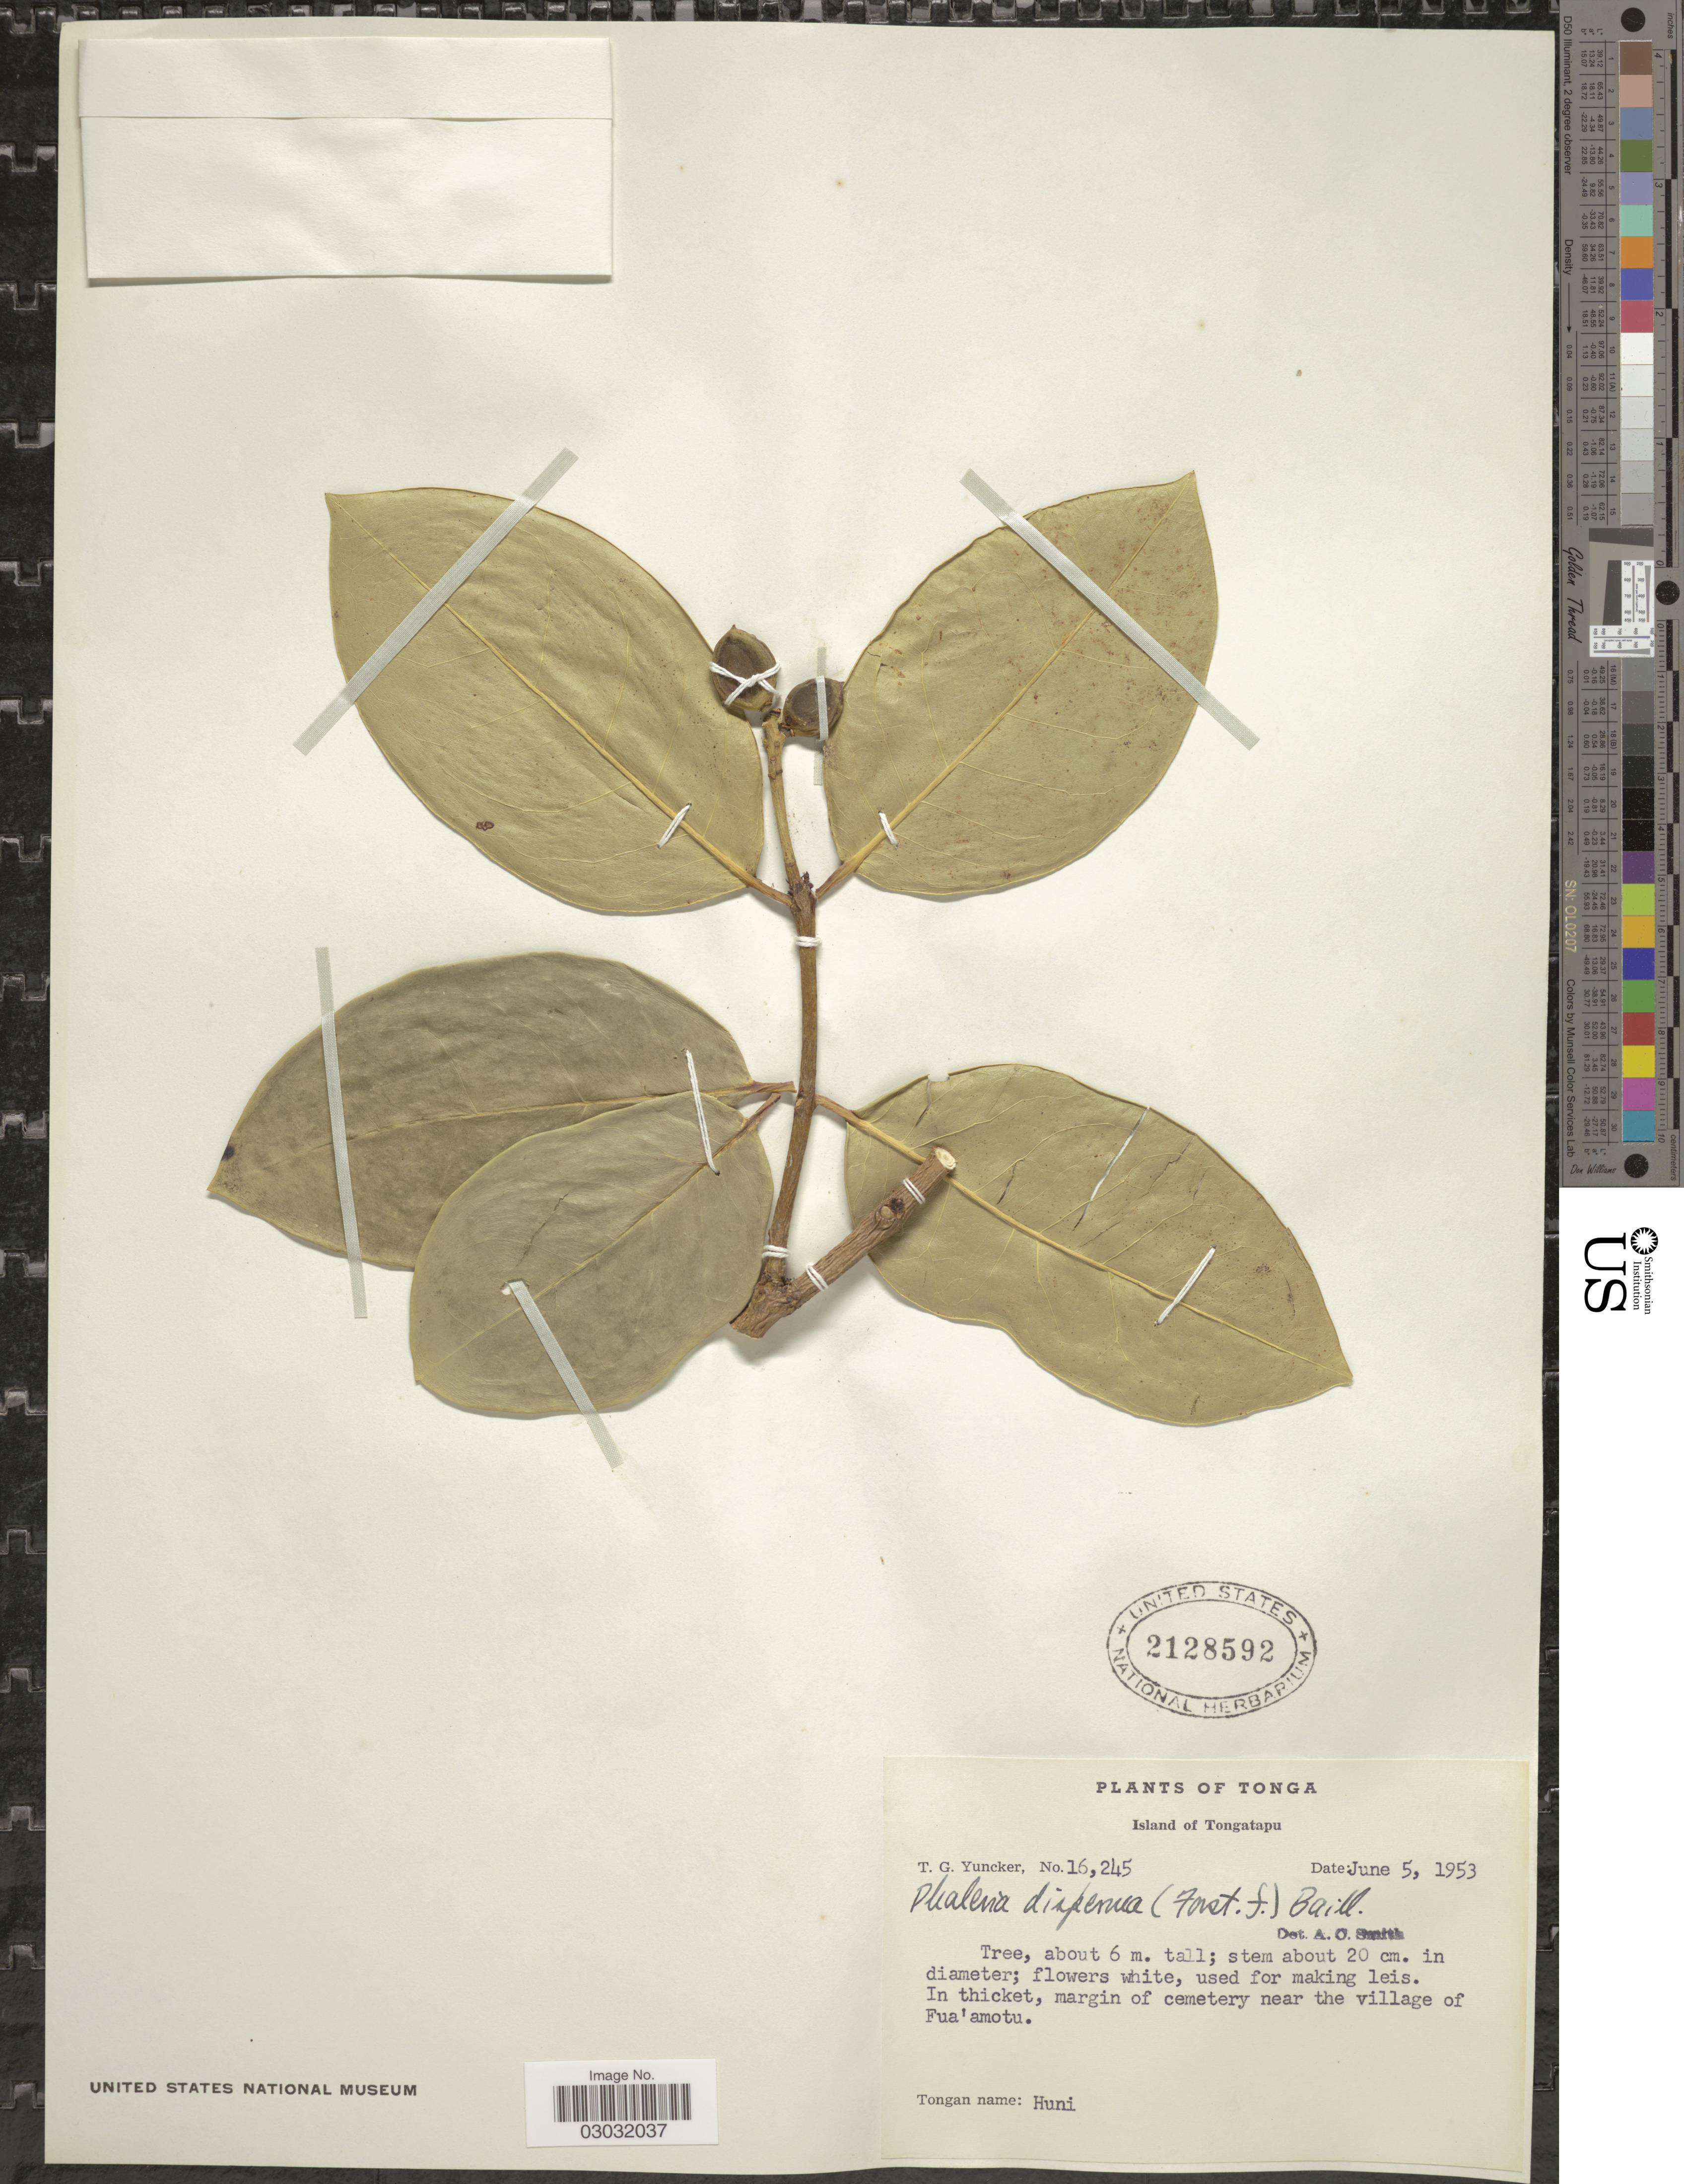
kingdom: Plantae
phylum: Tracheophyta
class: Magnoliopsida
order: Malvales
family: Thymelaeaceae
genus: Phaleria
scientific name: Phaleria disperma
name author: (G. Forst.) Baill.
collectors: T. G. Yuncker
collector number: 16245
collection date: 1953-06-05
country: Tonga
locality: Island of Tongatapu, In thicket, margin of cemetery near the village of Fua'amotu.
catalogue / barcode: US 2128592